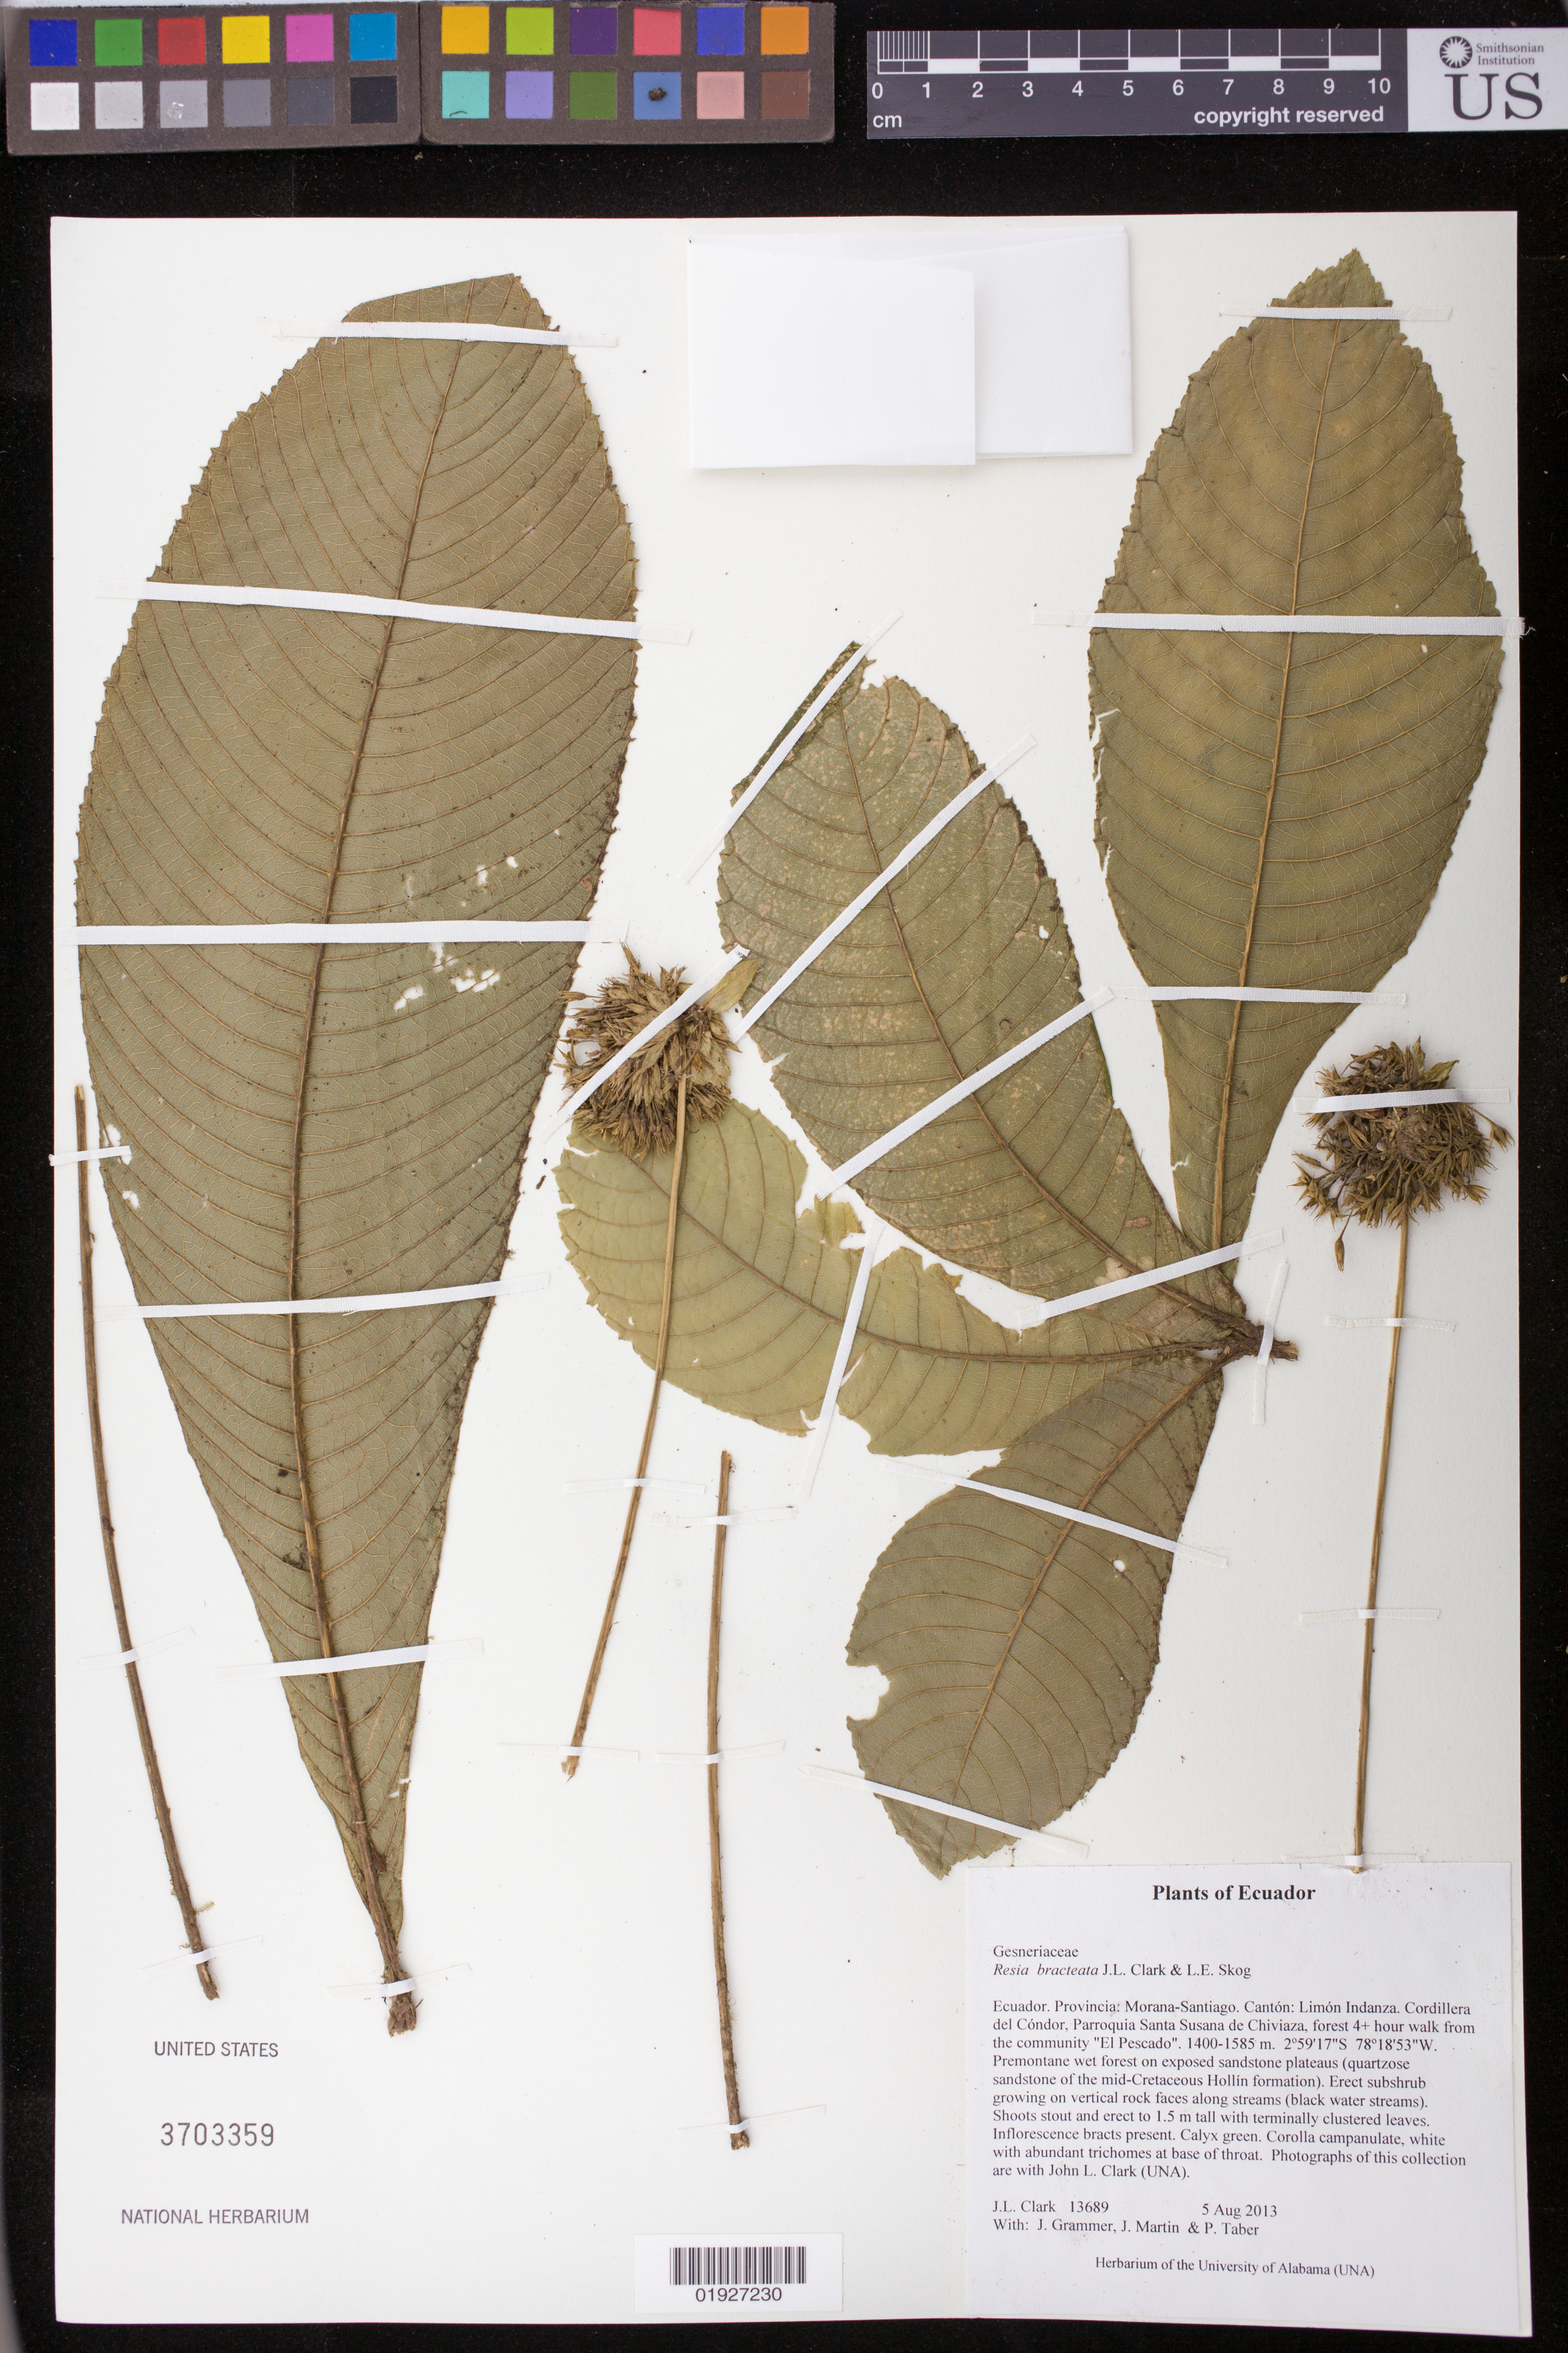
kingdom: Plantae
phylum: Tracheophyta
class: Magnoliopsida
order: Lamiales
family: Gesneriaceae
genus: Resia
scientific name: Resia bracteata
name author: (L.E. Skog & de Jesus) Fern. Alonso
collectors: J. L. Clark, J. Grammer, J. Martin & P. Taber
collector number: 13689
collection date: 2013-08-05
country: Ecuador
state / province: Morona-Santiago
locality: Canton: Limon Indanza. Cordillera del Condor, Parroquia Santa Susana de Chiviaza, forest 4+ hours walk from the community "El Pescado".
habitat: Premontane wet forest on exposed sandstone plateaus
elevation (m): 1400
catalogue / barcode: US 3703359